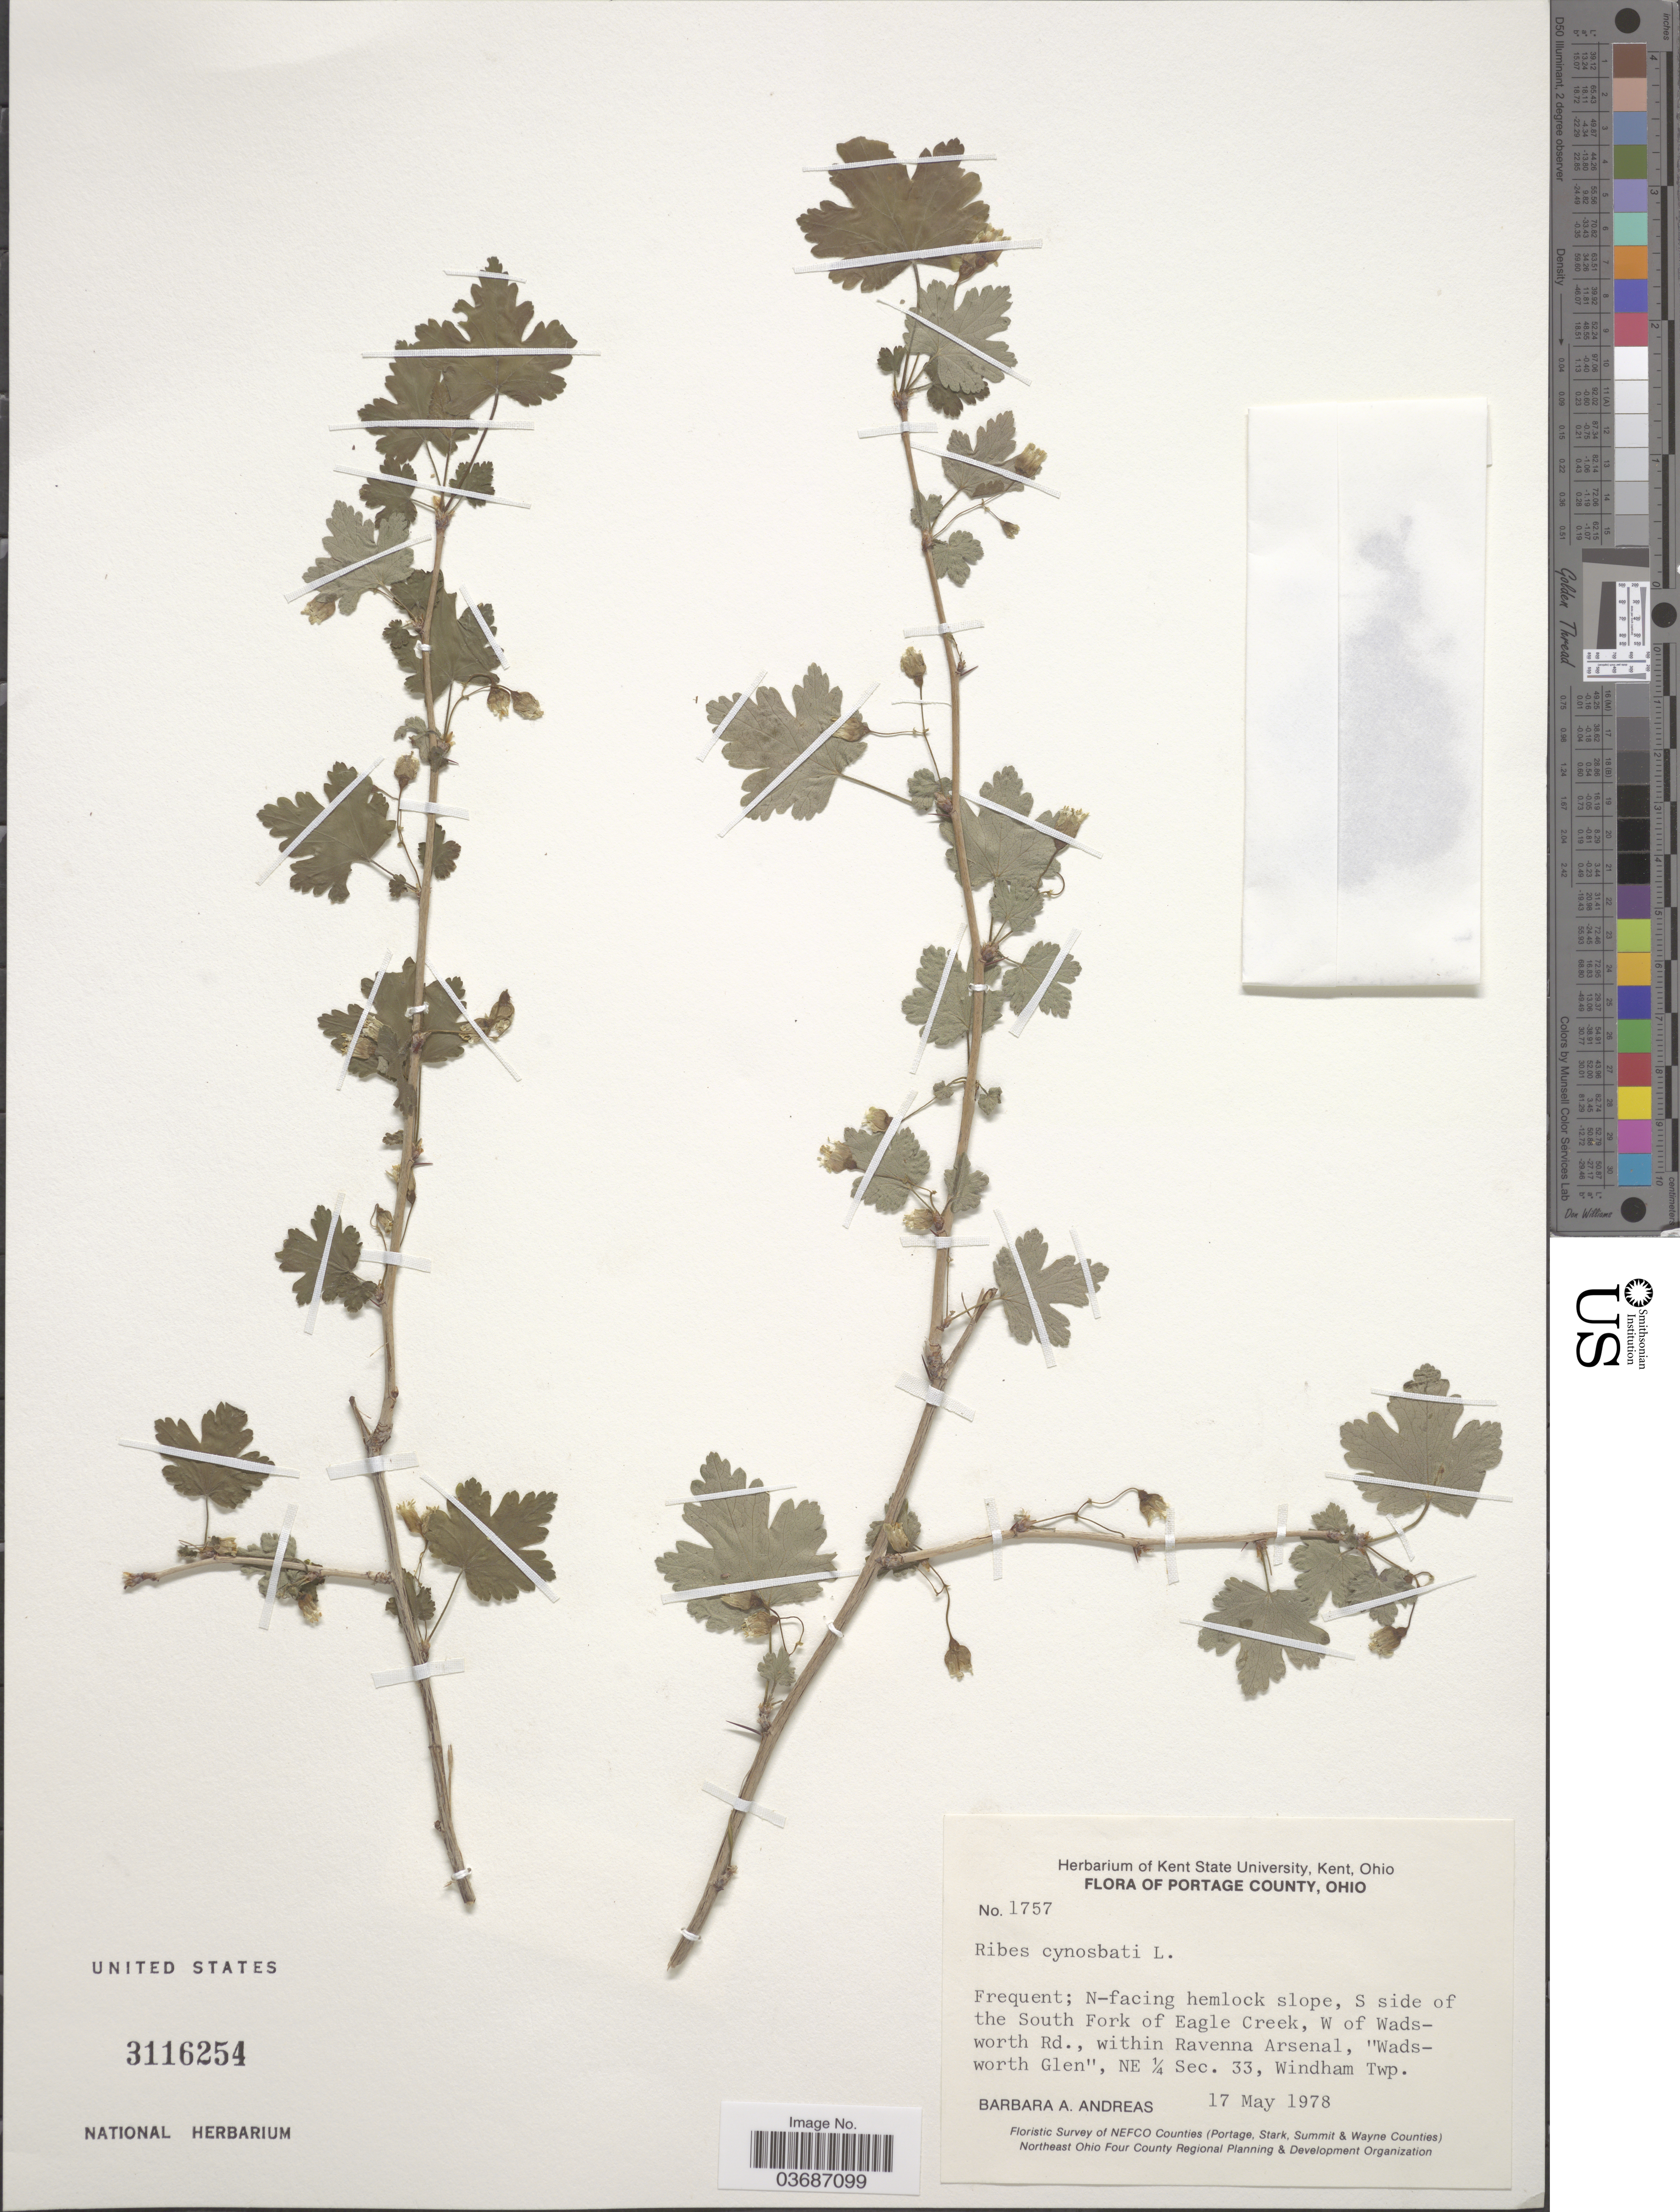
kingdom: Plantae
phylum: Tracheophyta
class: Magnoliopsida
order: Saxifragales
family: Grossulariaceae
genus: Ribes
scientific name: Ribes cynosbati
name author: L.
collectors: B. A. Andreas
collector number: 1757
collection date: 1978-05-17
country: United States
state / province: Ohio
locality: Portage County. N-facing hemlock slope, S side of the South Fork of Eagle Creek, W of Wadsworth Rd., within Ravenna Arsenal, "Wadsworth Glen", NE ¼ Sec. 33, Windham Twp. Floristic Survey of NEFCO Counties (Portage, Stark, Summit & Wayne Counties).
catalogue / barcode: US 3116254